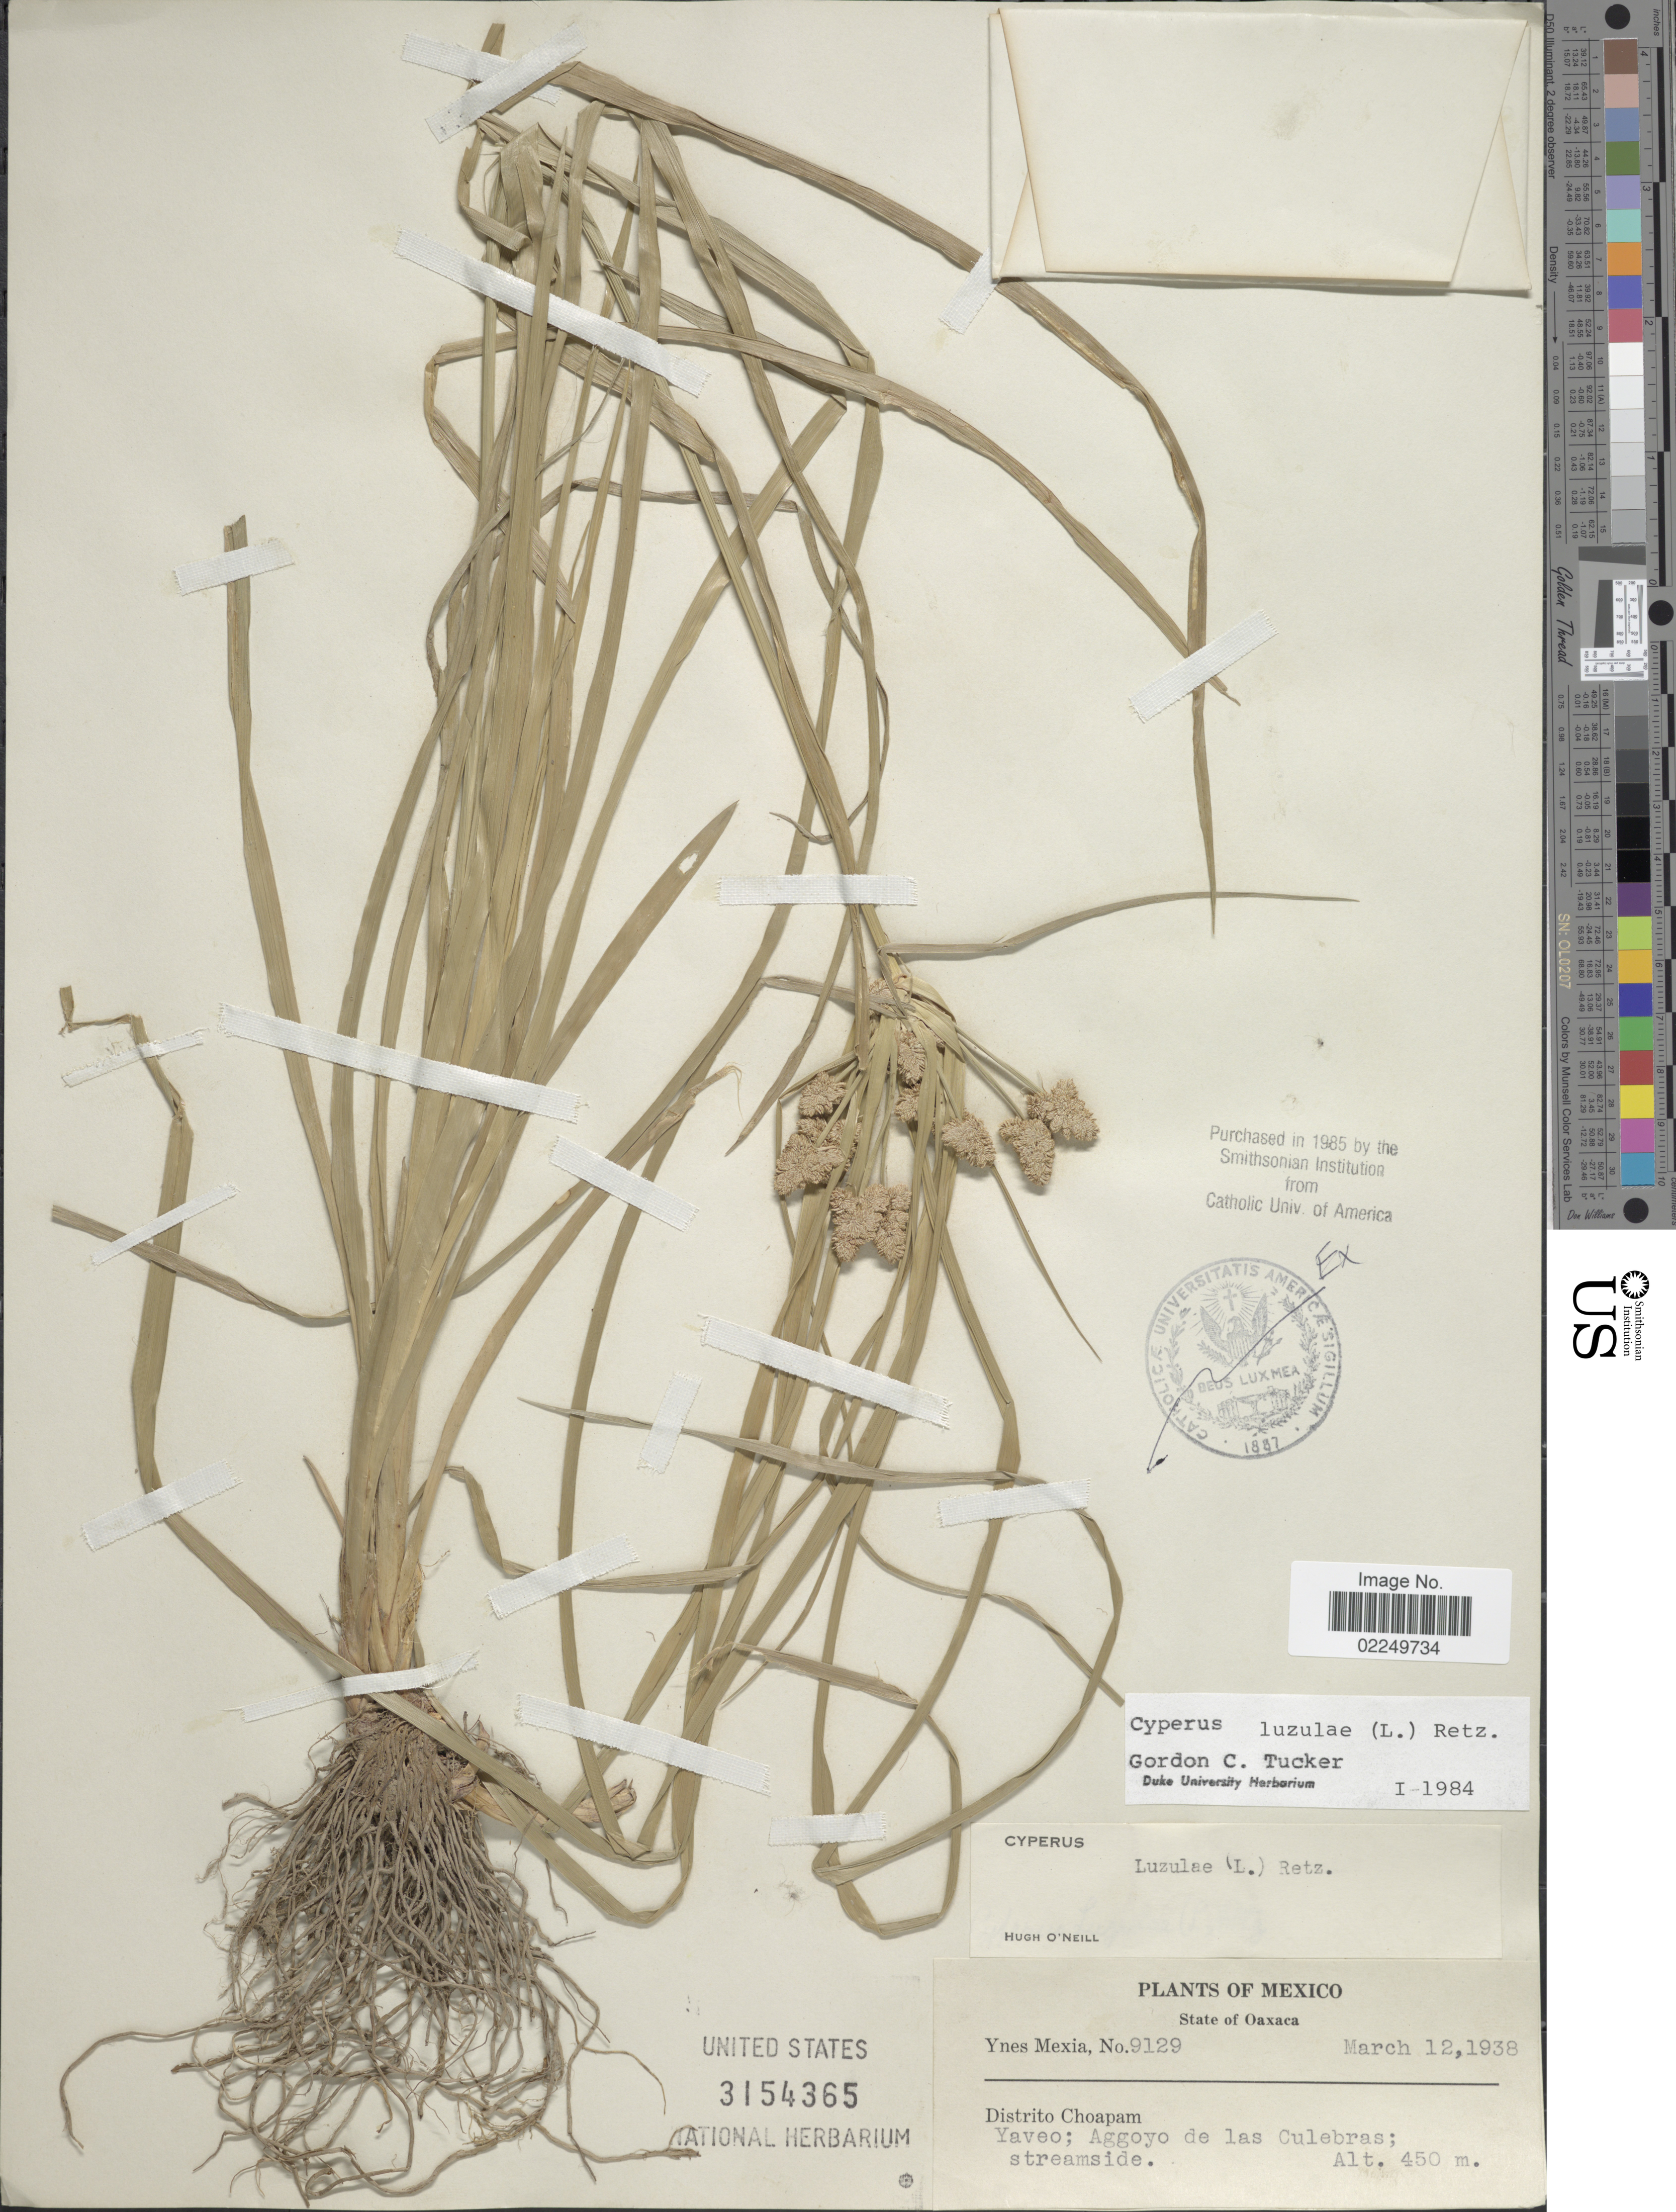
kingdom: Plantae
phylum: Tracheophyta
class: Liliopsida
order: Poales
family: Cyperaceae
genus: Cyperus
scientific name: Cyperus luzulae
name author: (L.) Rottb. ex Retz.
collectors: Y. Mexia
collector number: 9129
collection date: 1938-03-12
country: Mexico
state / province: Oaxaca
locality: State of Oaxaca, Distrito Choapam, Yaveo, Aggoyo de las Culebras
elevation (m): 450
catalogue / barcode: US 3154365